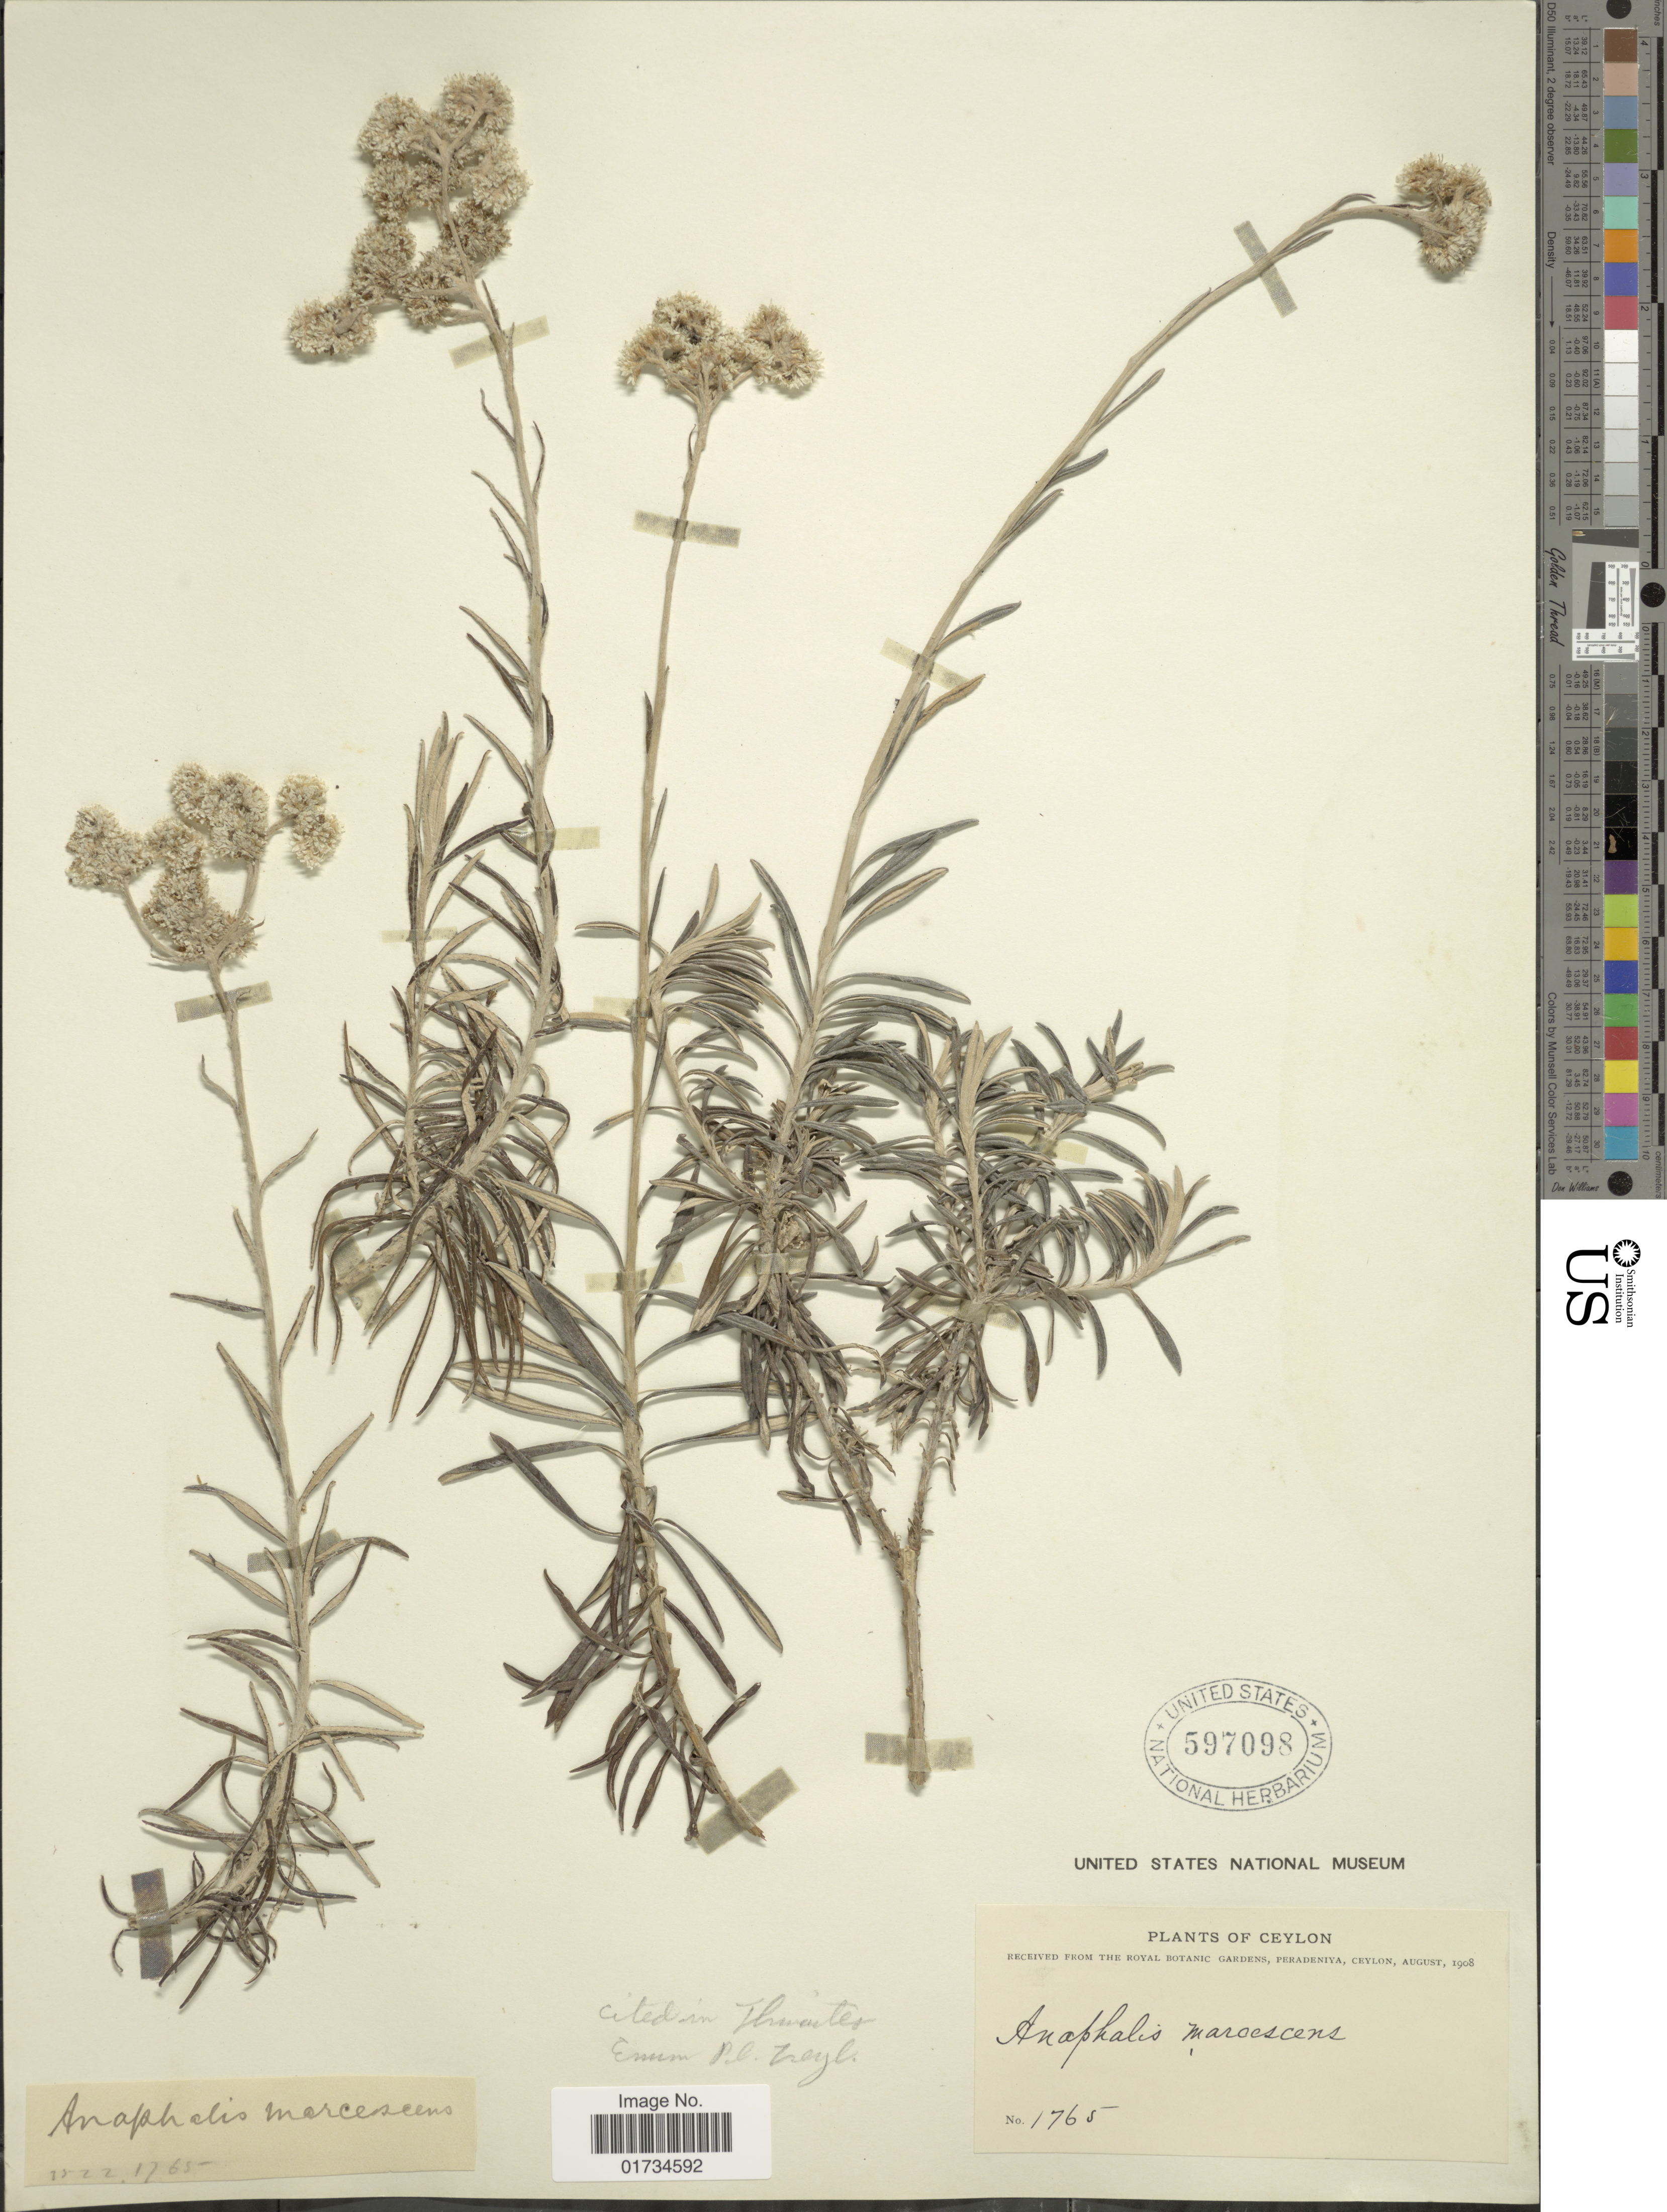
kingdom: Plantae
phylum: Tracheophyta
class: Magnoliopsida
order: Asterales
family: Asteraceae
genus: Anaphalis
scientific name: Anaphalis marescens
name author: C.B. Clarke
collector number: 1765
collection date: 1908-08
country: Sri Lanka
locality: Ceylon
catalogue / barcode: US 597098